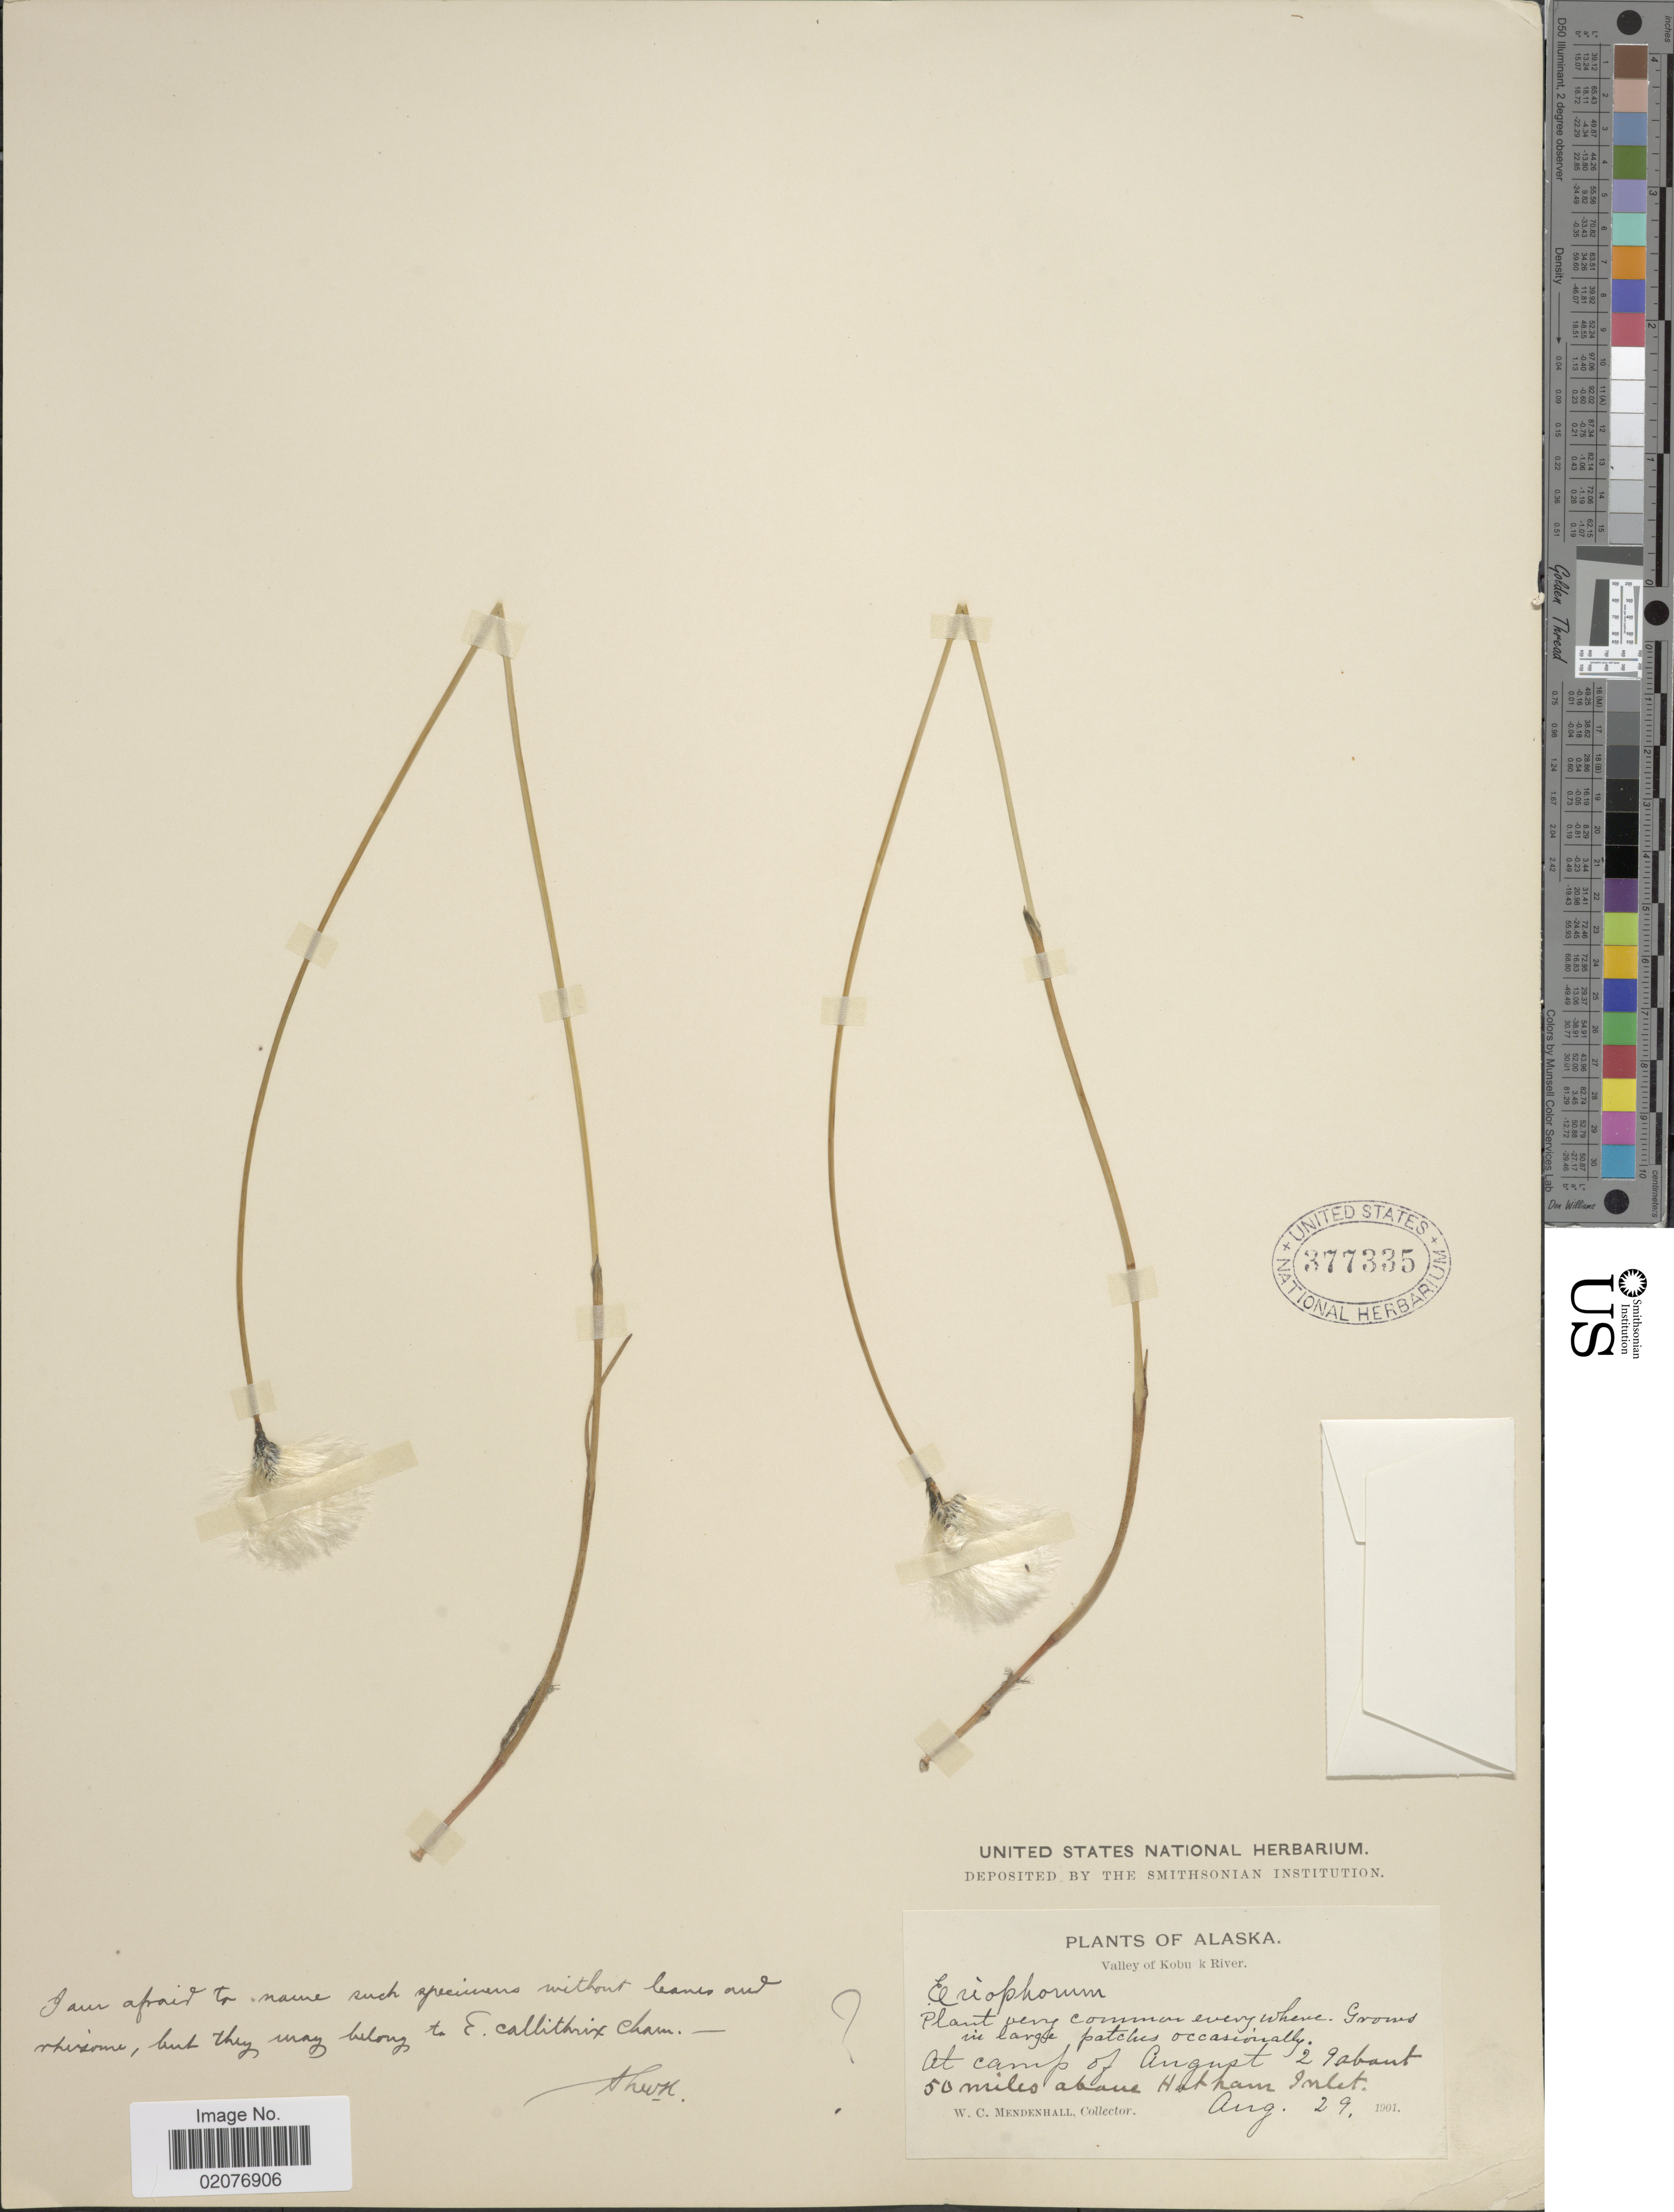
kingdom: Plantae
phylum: Tracheophyta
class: Liliopsida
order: Poales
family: Cyperaceae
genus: Eriophorum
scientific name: Eriophorum brachyantherum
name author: Trautv. & C.A. Mey.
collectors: W. Mendenhall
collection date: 1901-08-29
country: United States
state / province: Alaska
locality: Valley of Kobuk River, Ground in large pathces occasionally, At Camp of Angust 29 abant 50 miles above Hatham Inlet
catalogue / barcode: US 377335